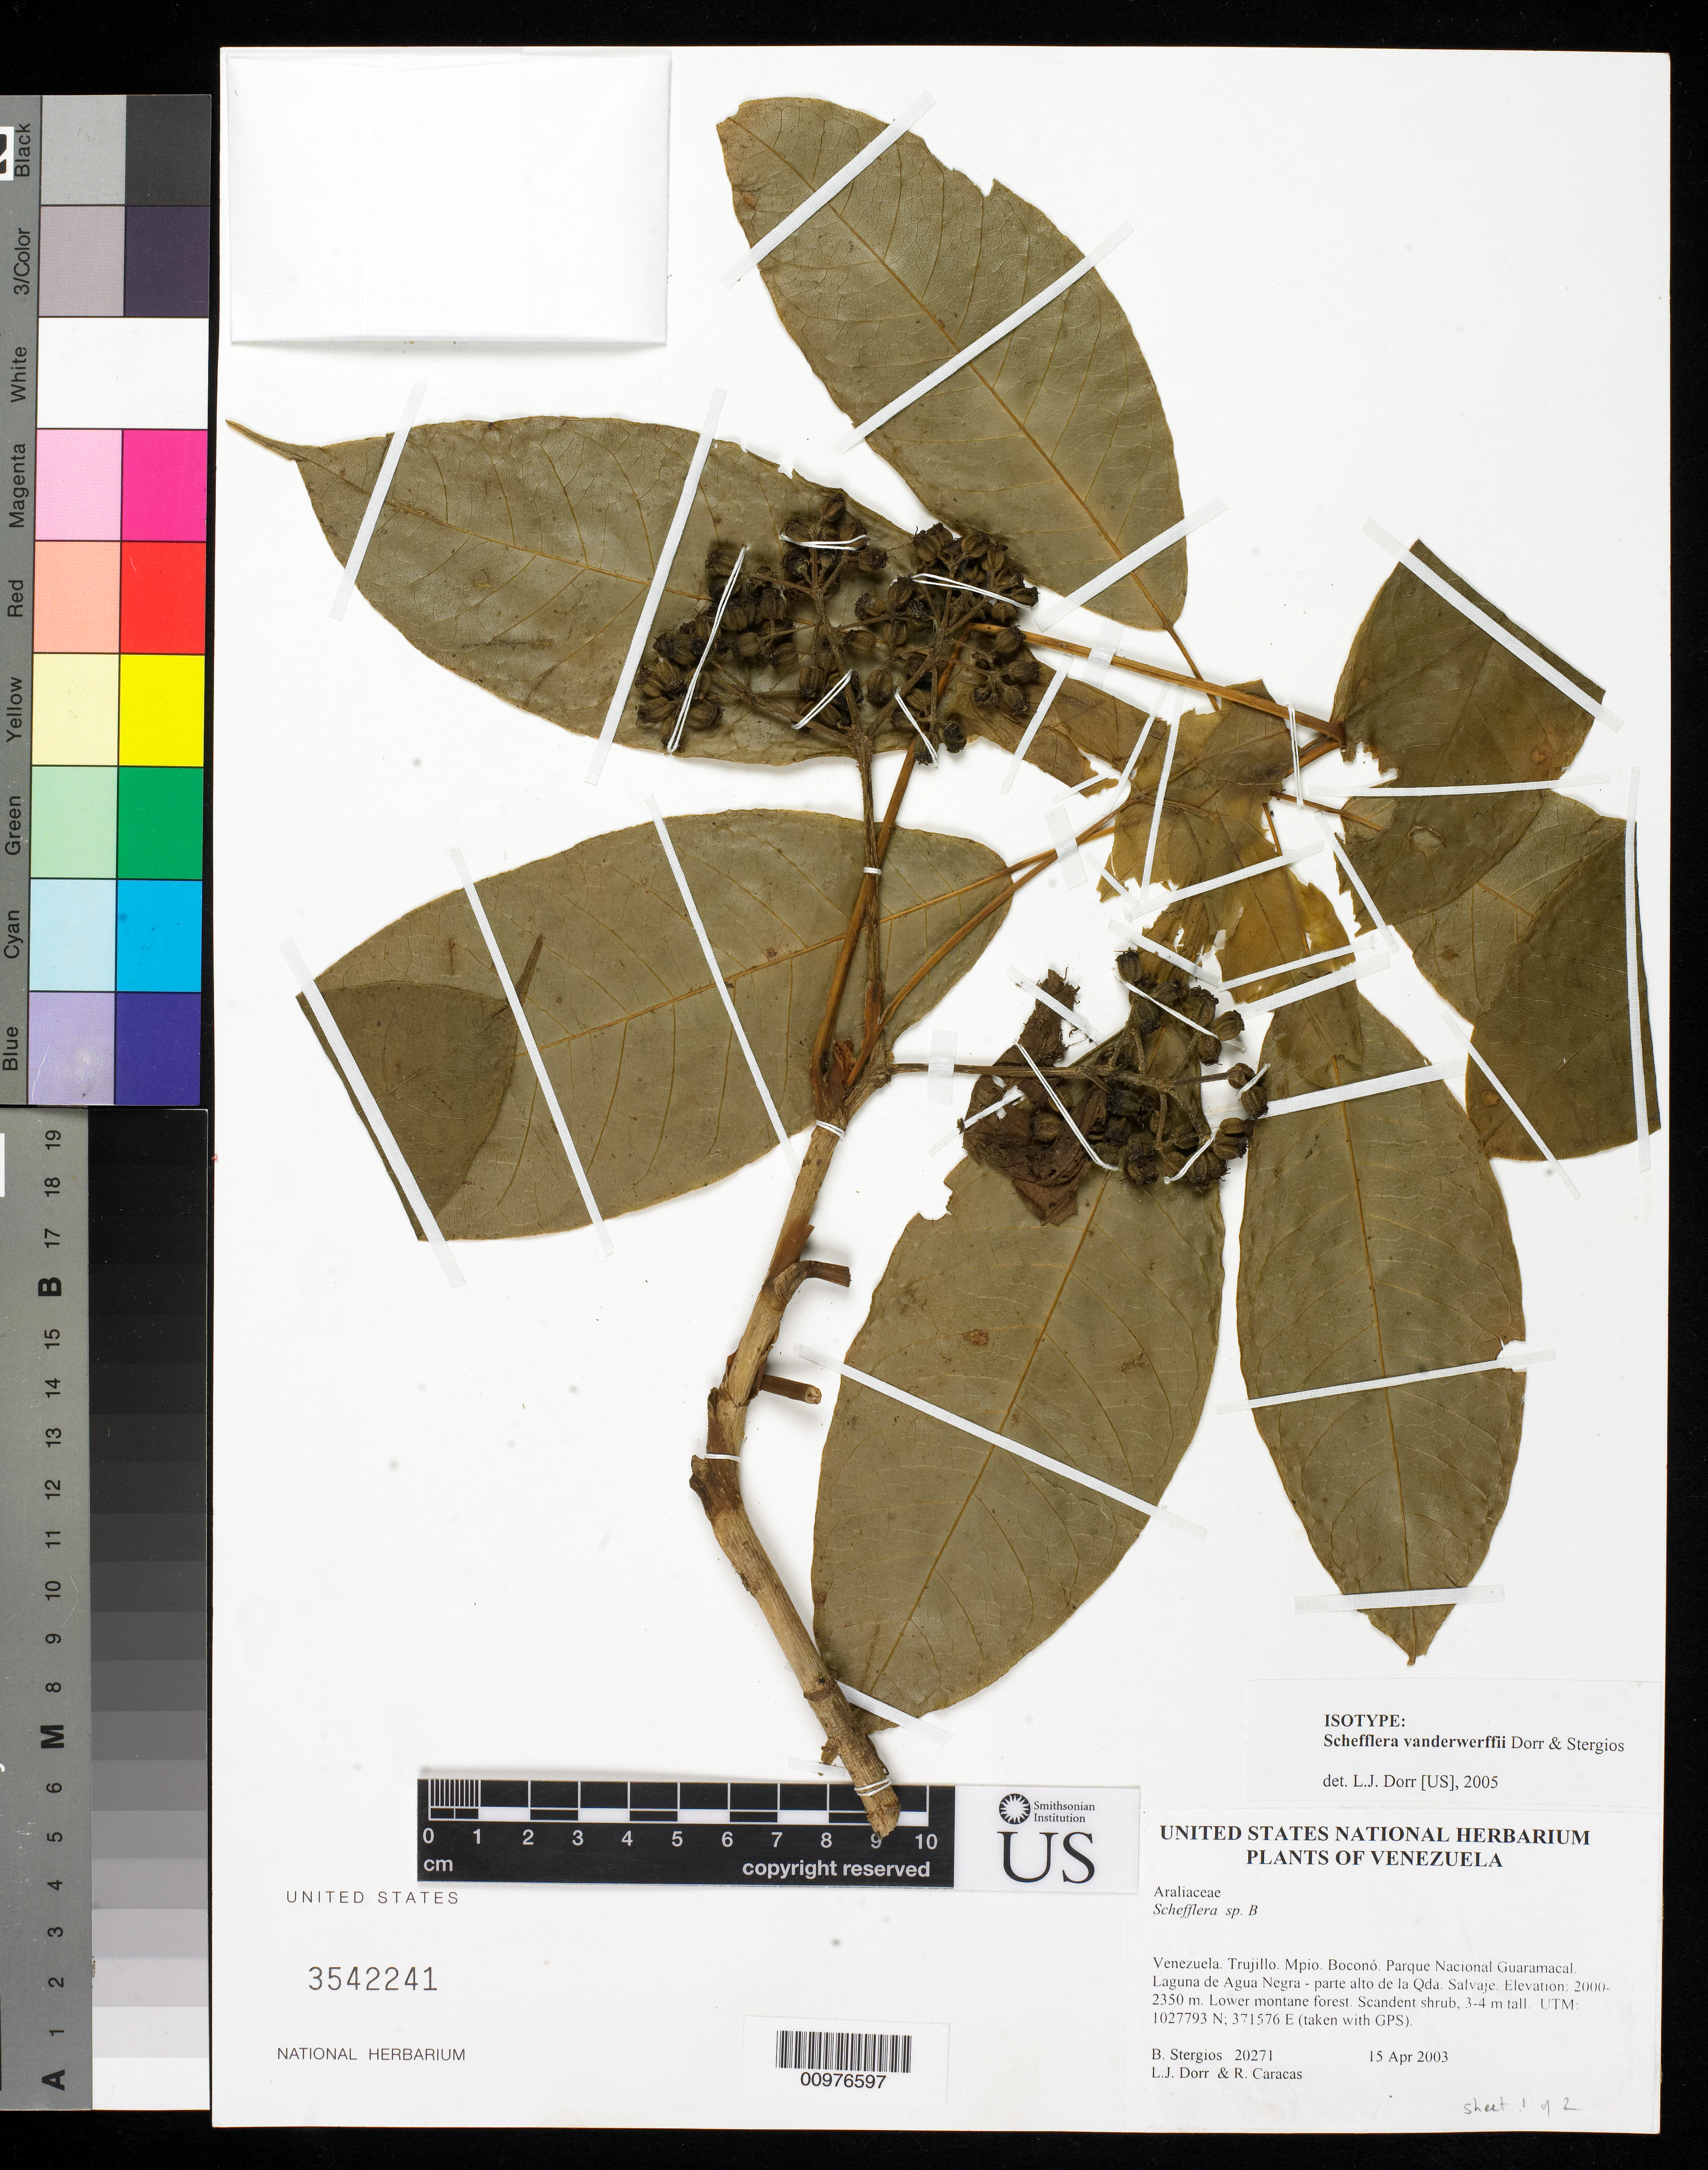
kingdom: Plantae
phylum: Tracheophyta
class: Magnoliopsida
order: Apiales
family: Araliaceae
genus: Schefflera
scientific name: Schefflera vanderwerffii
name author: Dorr & Stergios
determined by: Dorr, L. J., (BOT), Smithsonian Institution - National Museum of Natural History (UNITED STATES)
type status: Isotype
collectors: B. G. Stergios, L. J. Dorr & R. Caracas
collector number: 20271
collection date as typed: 15 Apr 2003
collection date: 2003-04-15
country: Venezuela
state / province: Trujillo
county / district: Boconó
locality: Parque Nacional Guaramacal. Laguna de Agua Negra - parte alto de la Qda. Salvaje.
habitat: Lower montane forest.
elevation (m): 2000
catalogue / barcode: US 3542241